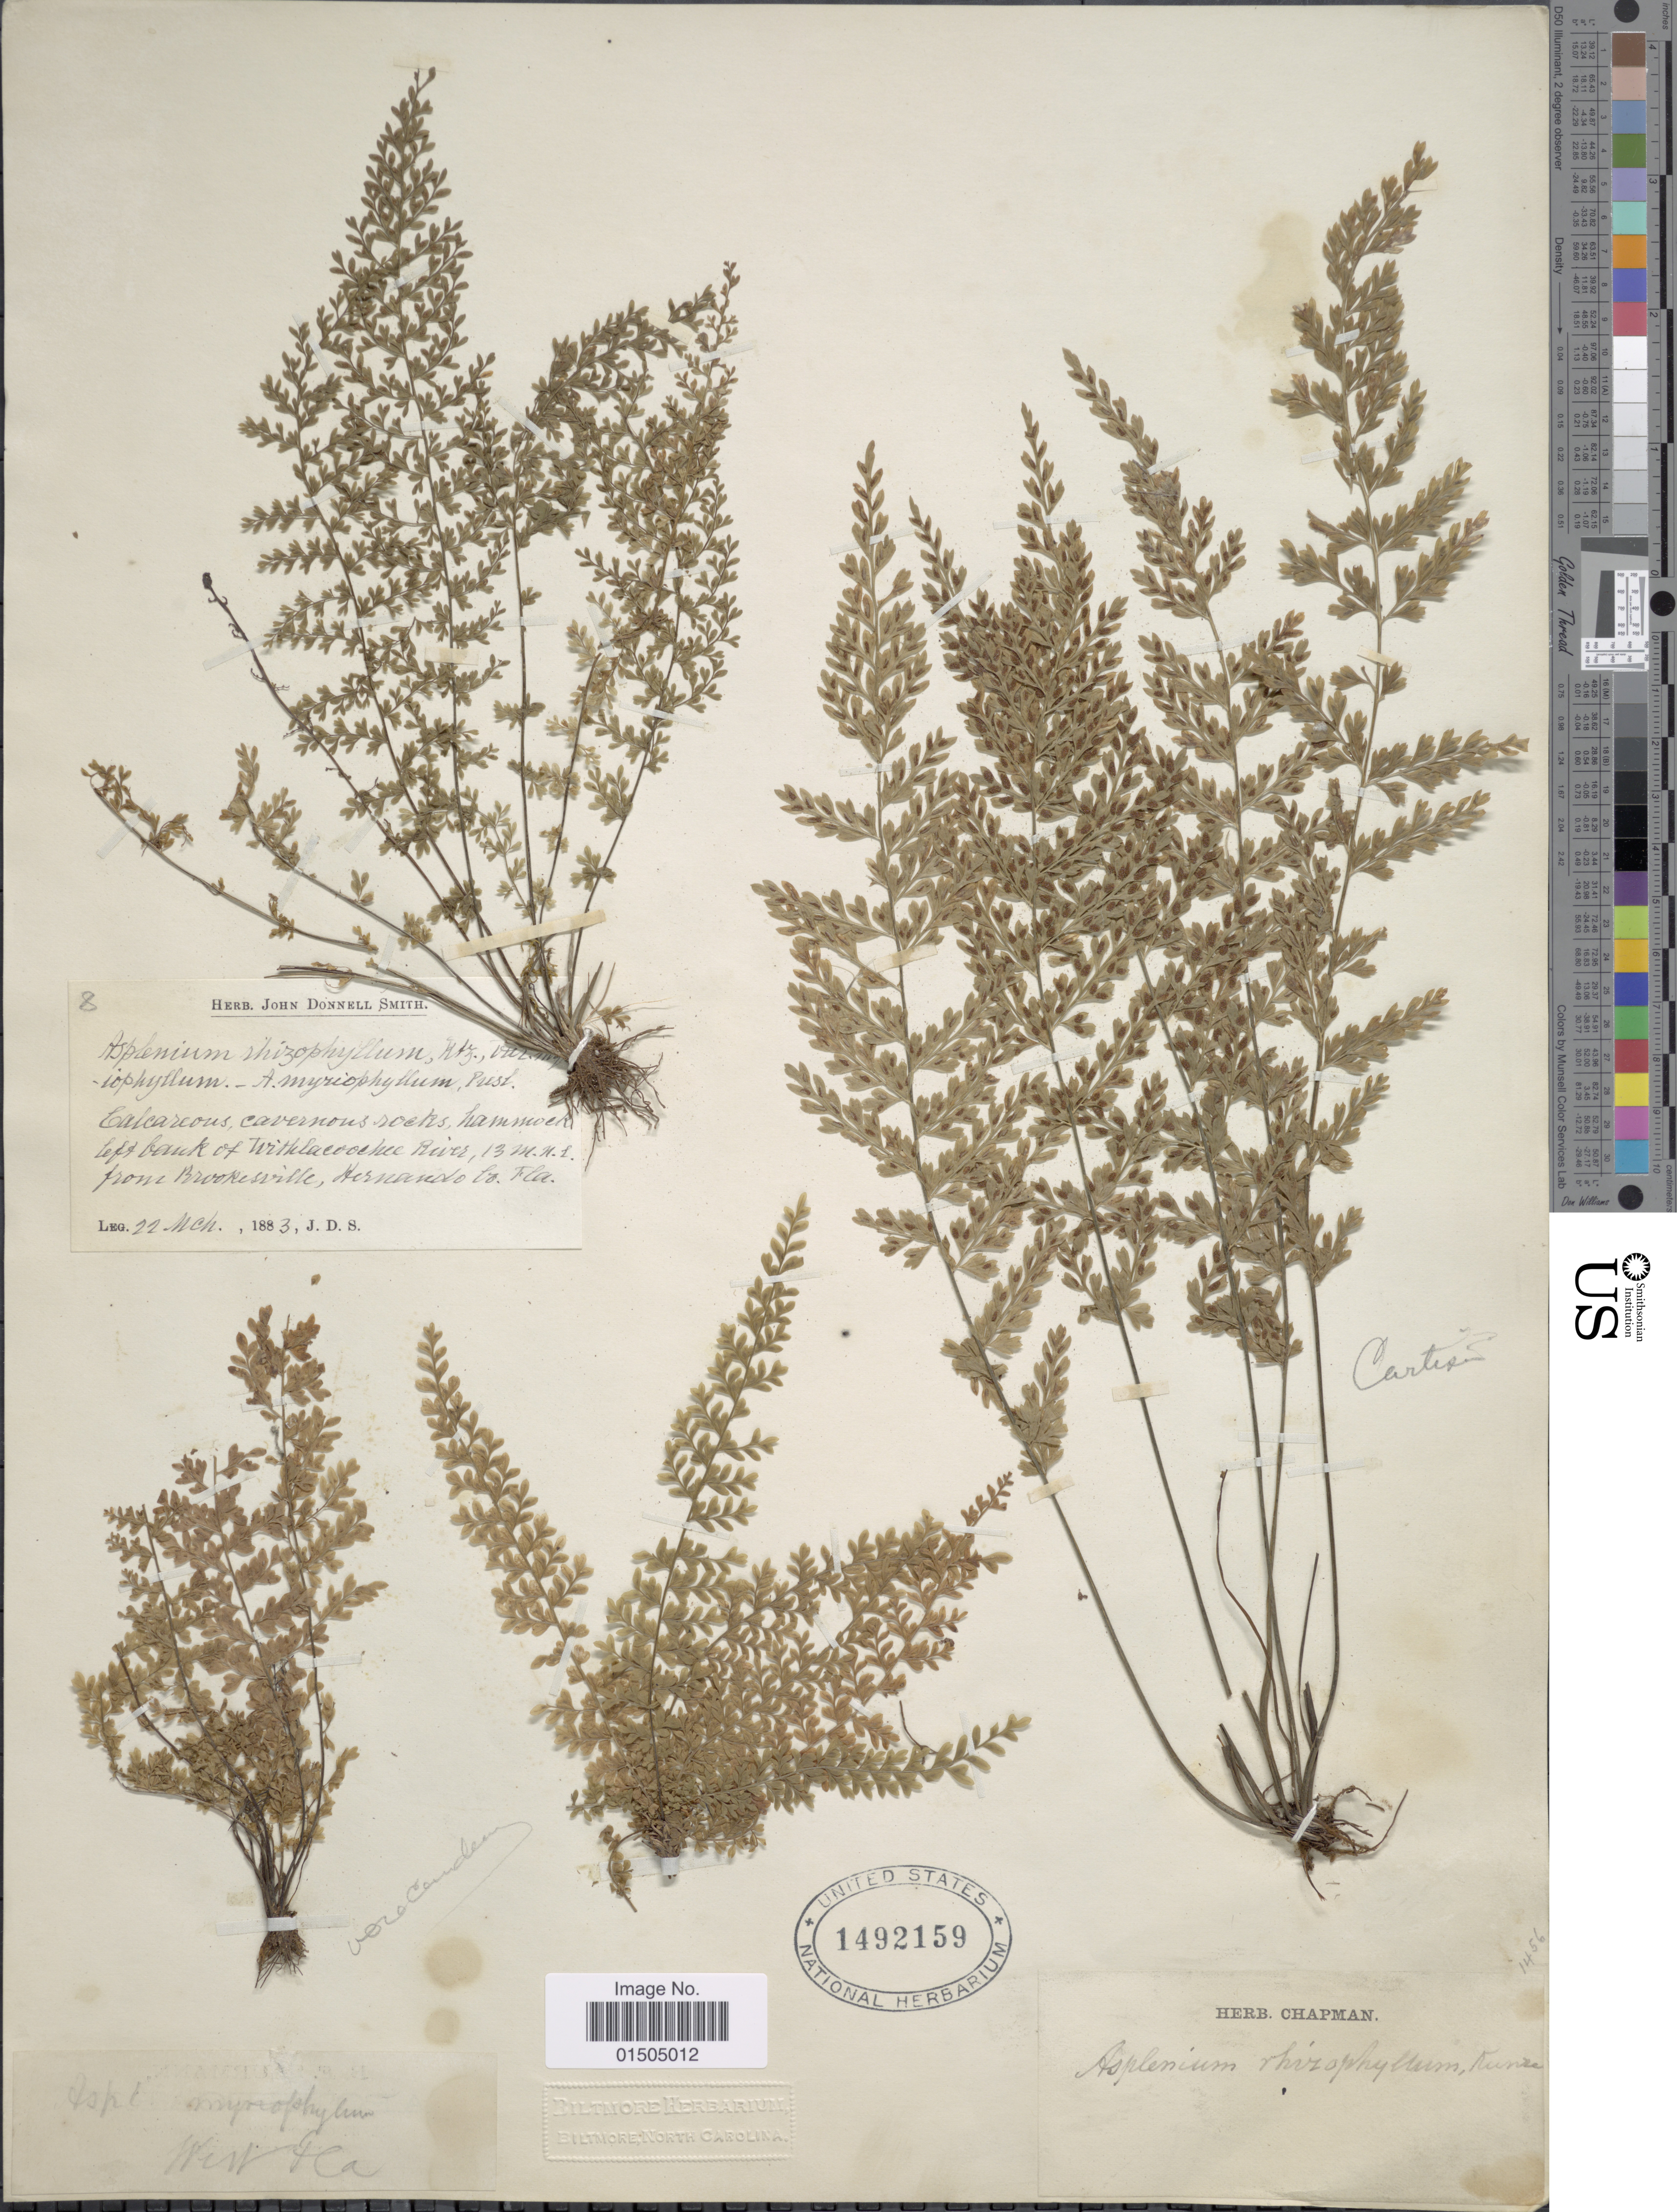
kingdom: Plantae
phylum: Tracheophyta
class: Polypodiopsida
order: Polypodiales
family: Aspleniaceae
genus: Asplenium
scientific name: Asplenium verecundum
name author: Chapm.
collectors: J. Donnell Smith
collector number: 8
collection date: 1883-03-22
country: United States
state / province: Florida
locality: Calcareous, cavernous rocks, hammock left bank of Withlacoochee River, 13 m. N.E. from Brookesville, Hernando Co.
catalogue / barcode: US 1492159